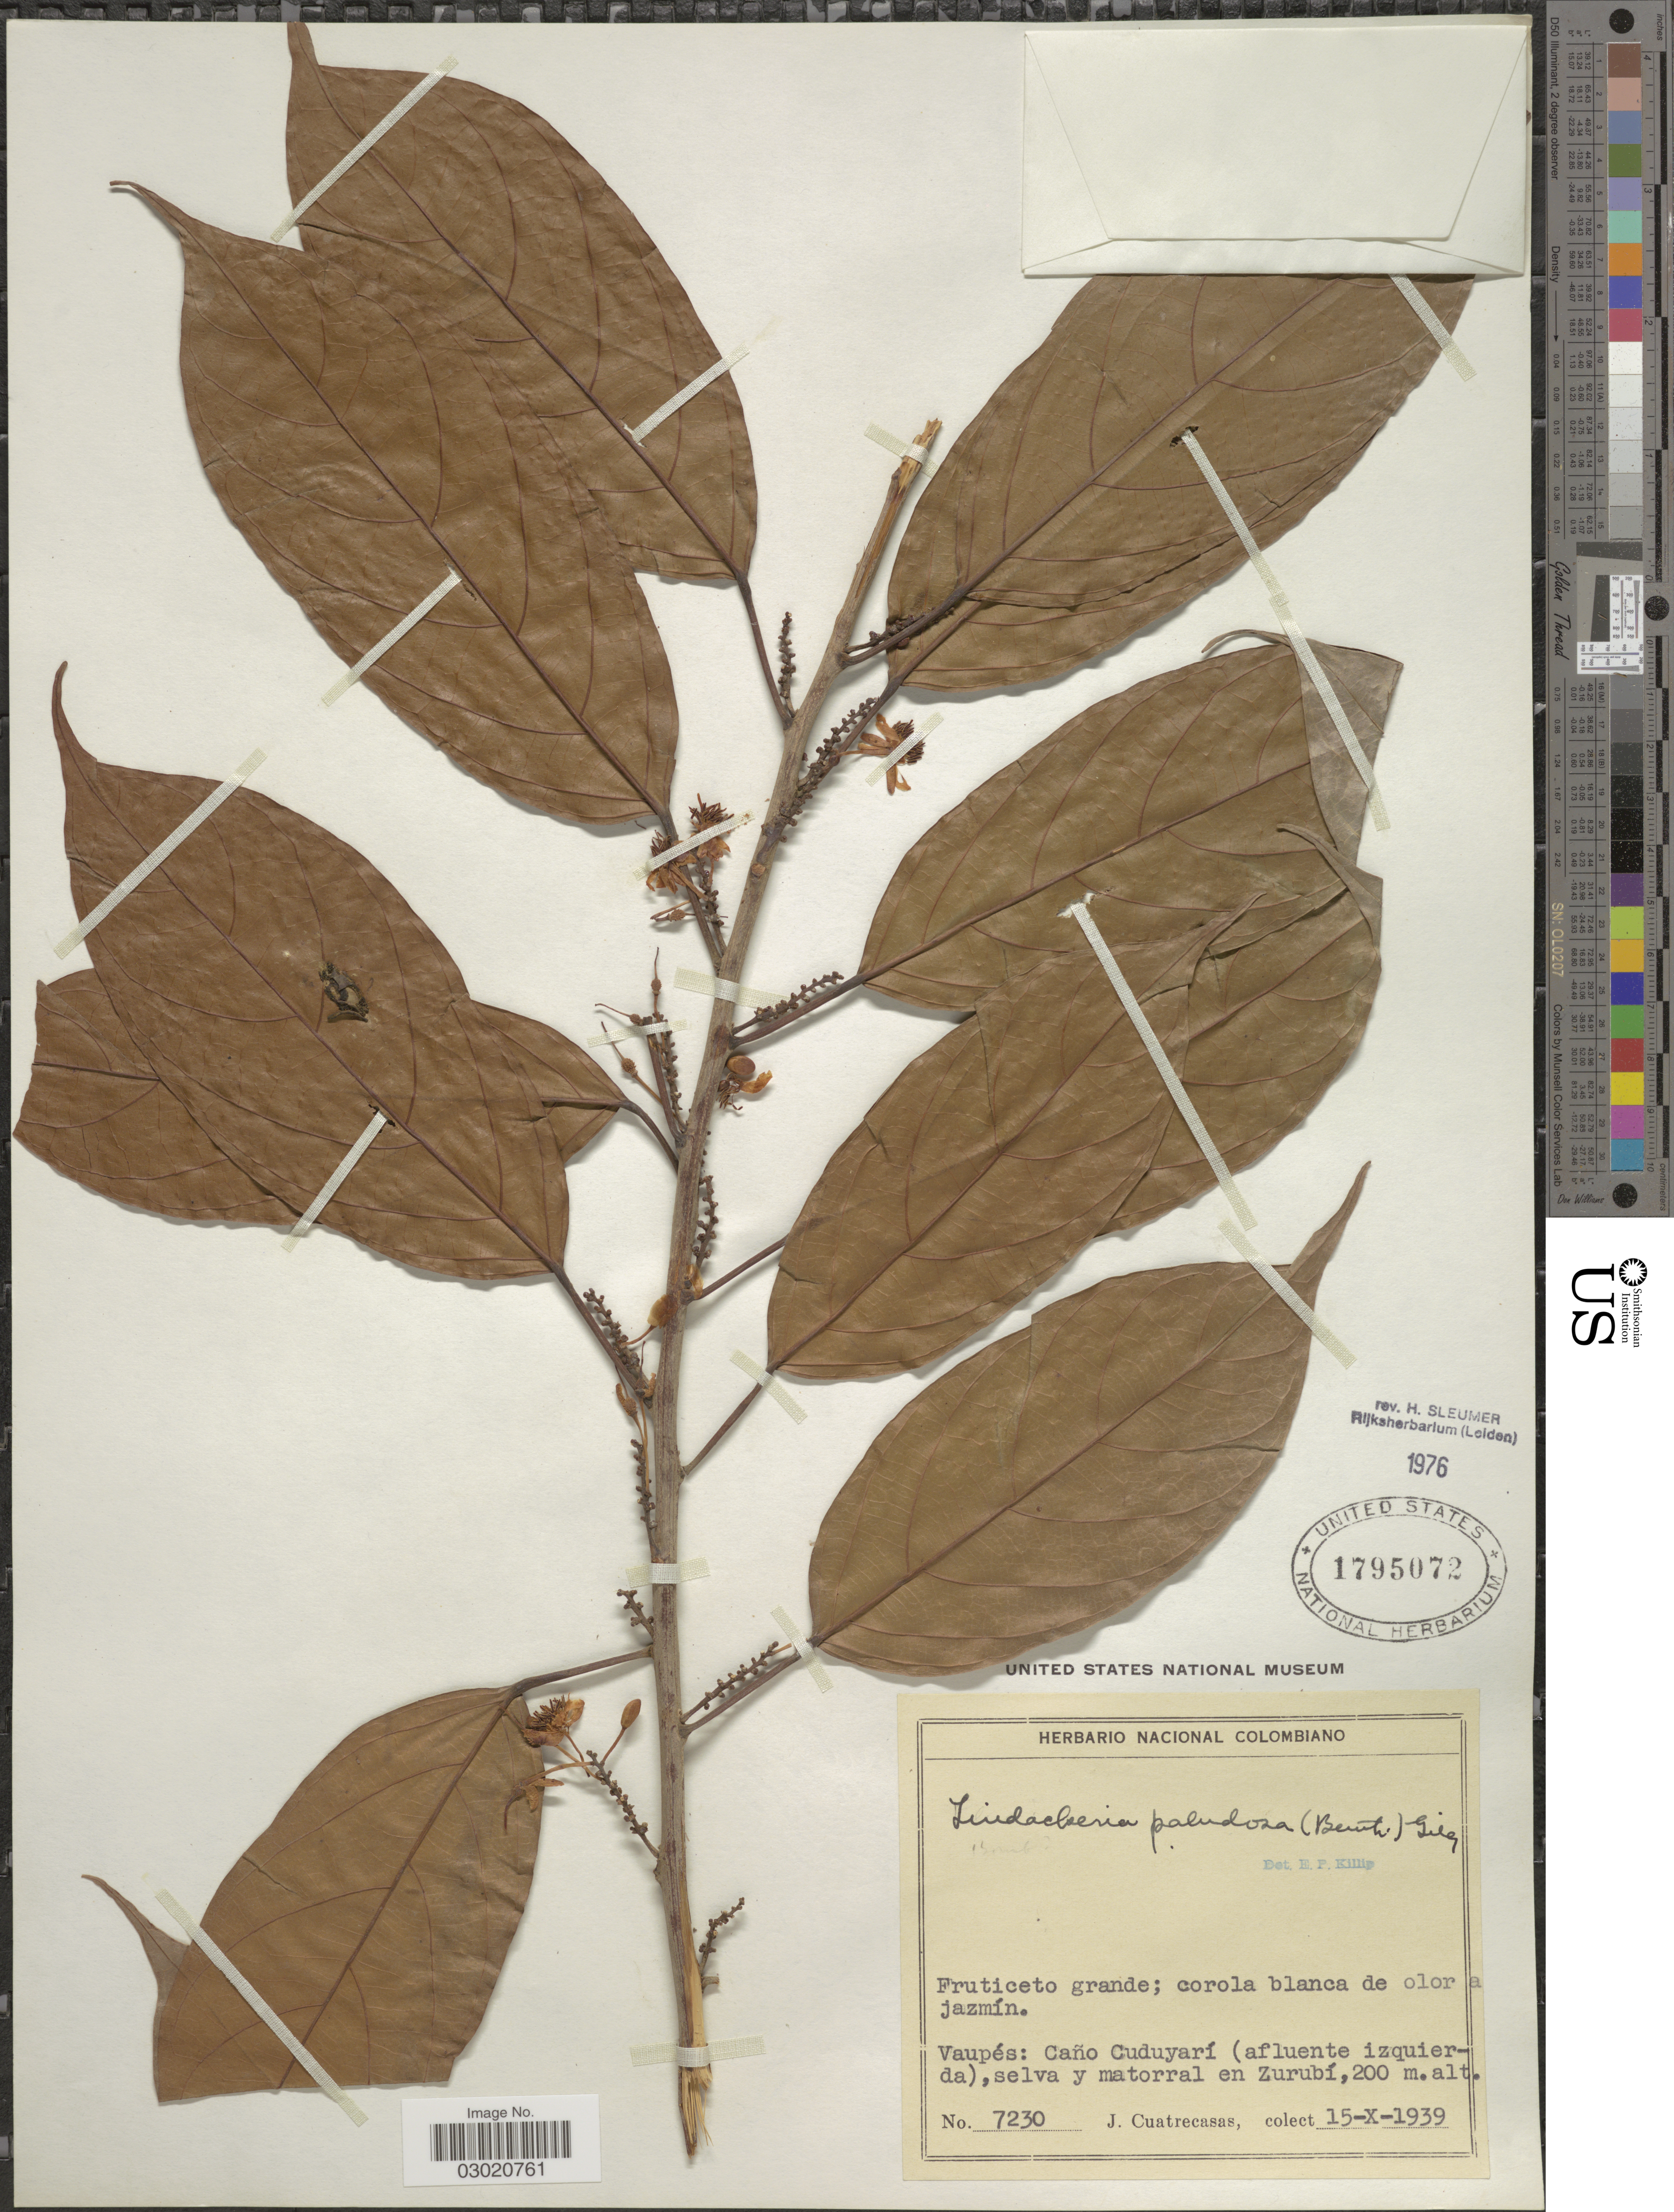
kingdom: Plantae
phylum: Tracheophyta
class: Magnoliopsida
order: Malpighiales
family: Achariaceae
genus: Lindackeria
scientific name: Lindackeria paludosa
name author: (Benth.) Gilg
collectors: J. Cuatrecasas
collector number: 7230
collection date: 1939-10-15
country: Colombia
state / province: Vaupés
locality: Caño Cuduyarí (afluente izquierda), selva y matorral en Zurubí.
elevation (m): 200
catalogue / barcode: US 1795072